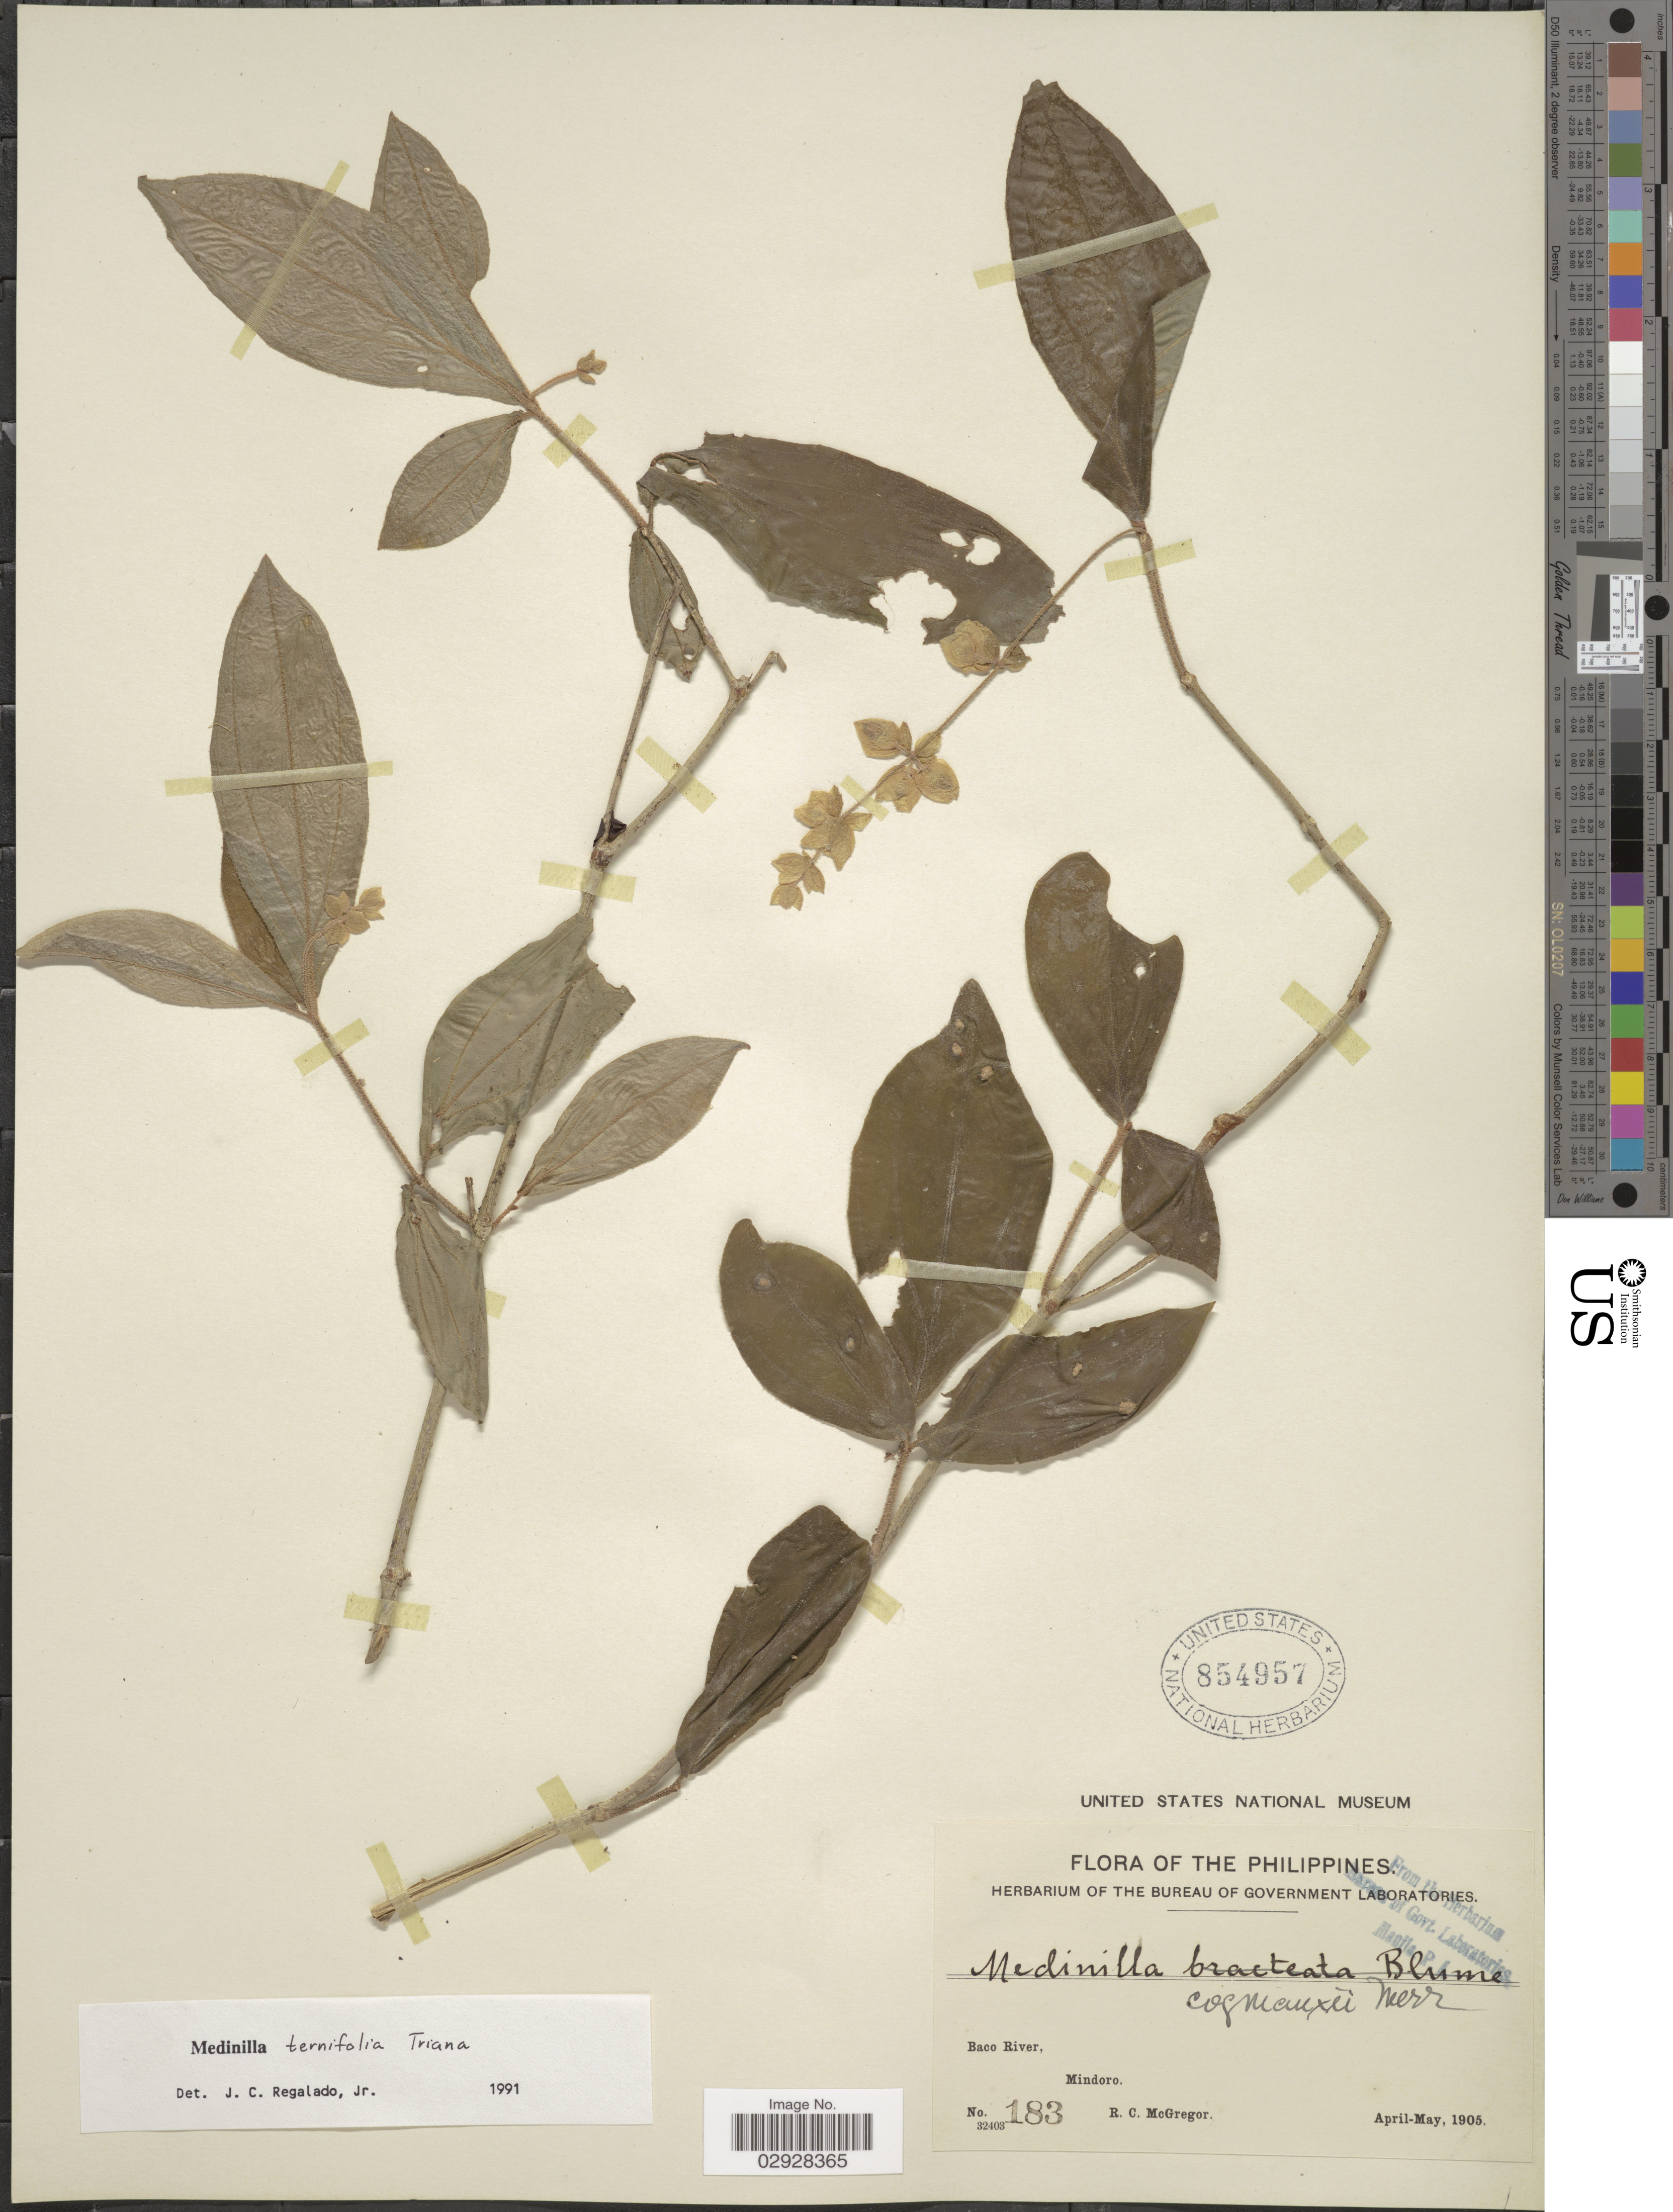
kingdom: Plantae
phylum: Tracheophyta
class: Magnoliopsida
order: Myrtales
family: Melastomataceae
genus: Medinilla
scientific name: Medinilla ternifolia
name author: Triana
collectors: R. C. McGregor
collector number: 183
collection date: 1905-04/1905-05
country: Philippines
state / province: Mimaropa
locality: Baco River, Mindoro.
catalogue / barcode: US 854957